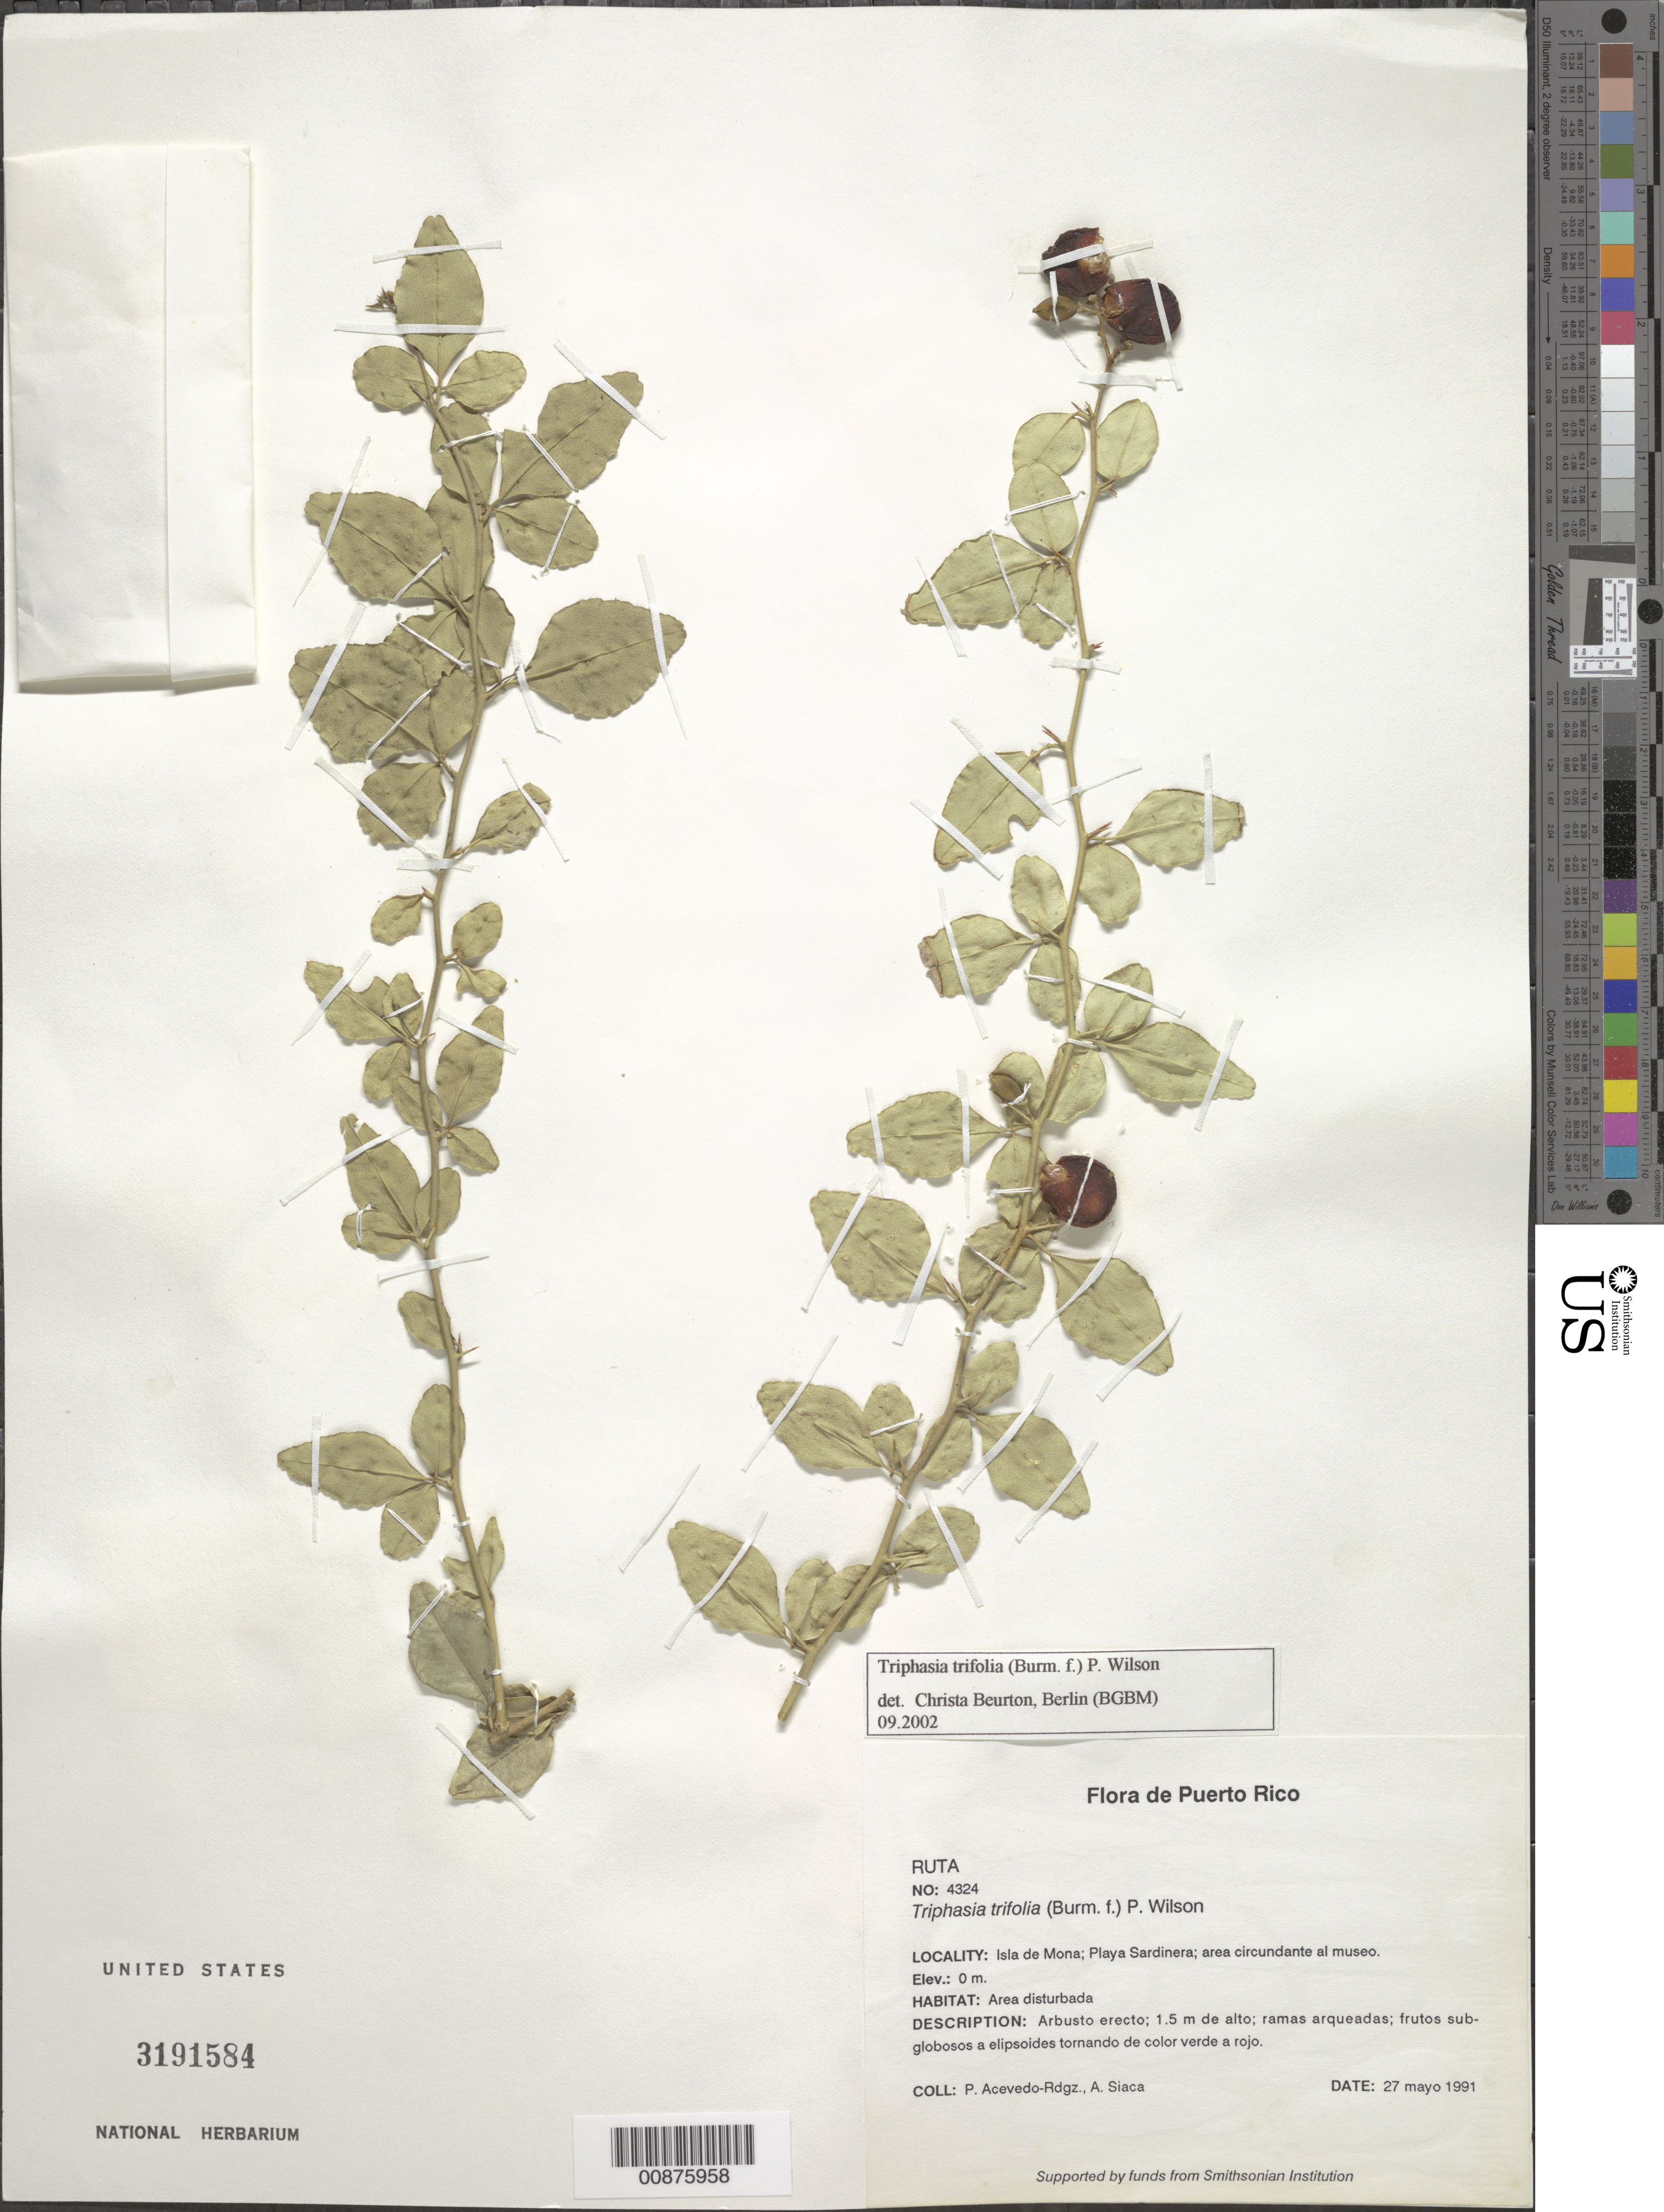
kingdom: Plantae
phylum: Tracheophyta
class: Magnoliopsida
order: Sapindales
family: Rutaceae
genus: Triphasia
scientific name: Triphasia trifolia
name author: (Burm. f.) P. Wilson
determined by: Beurton, C.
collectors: P. Acevedo-Rodr. & A. Siaca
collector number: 4324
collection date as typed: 27 May 1991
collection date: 1991-05-27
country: Puerto Rico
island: Mona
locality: Playa Sardinera, area circundante al museo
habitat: area disturbada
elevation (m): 0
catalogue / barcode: US 3191584